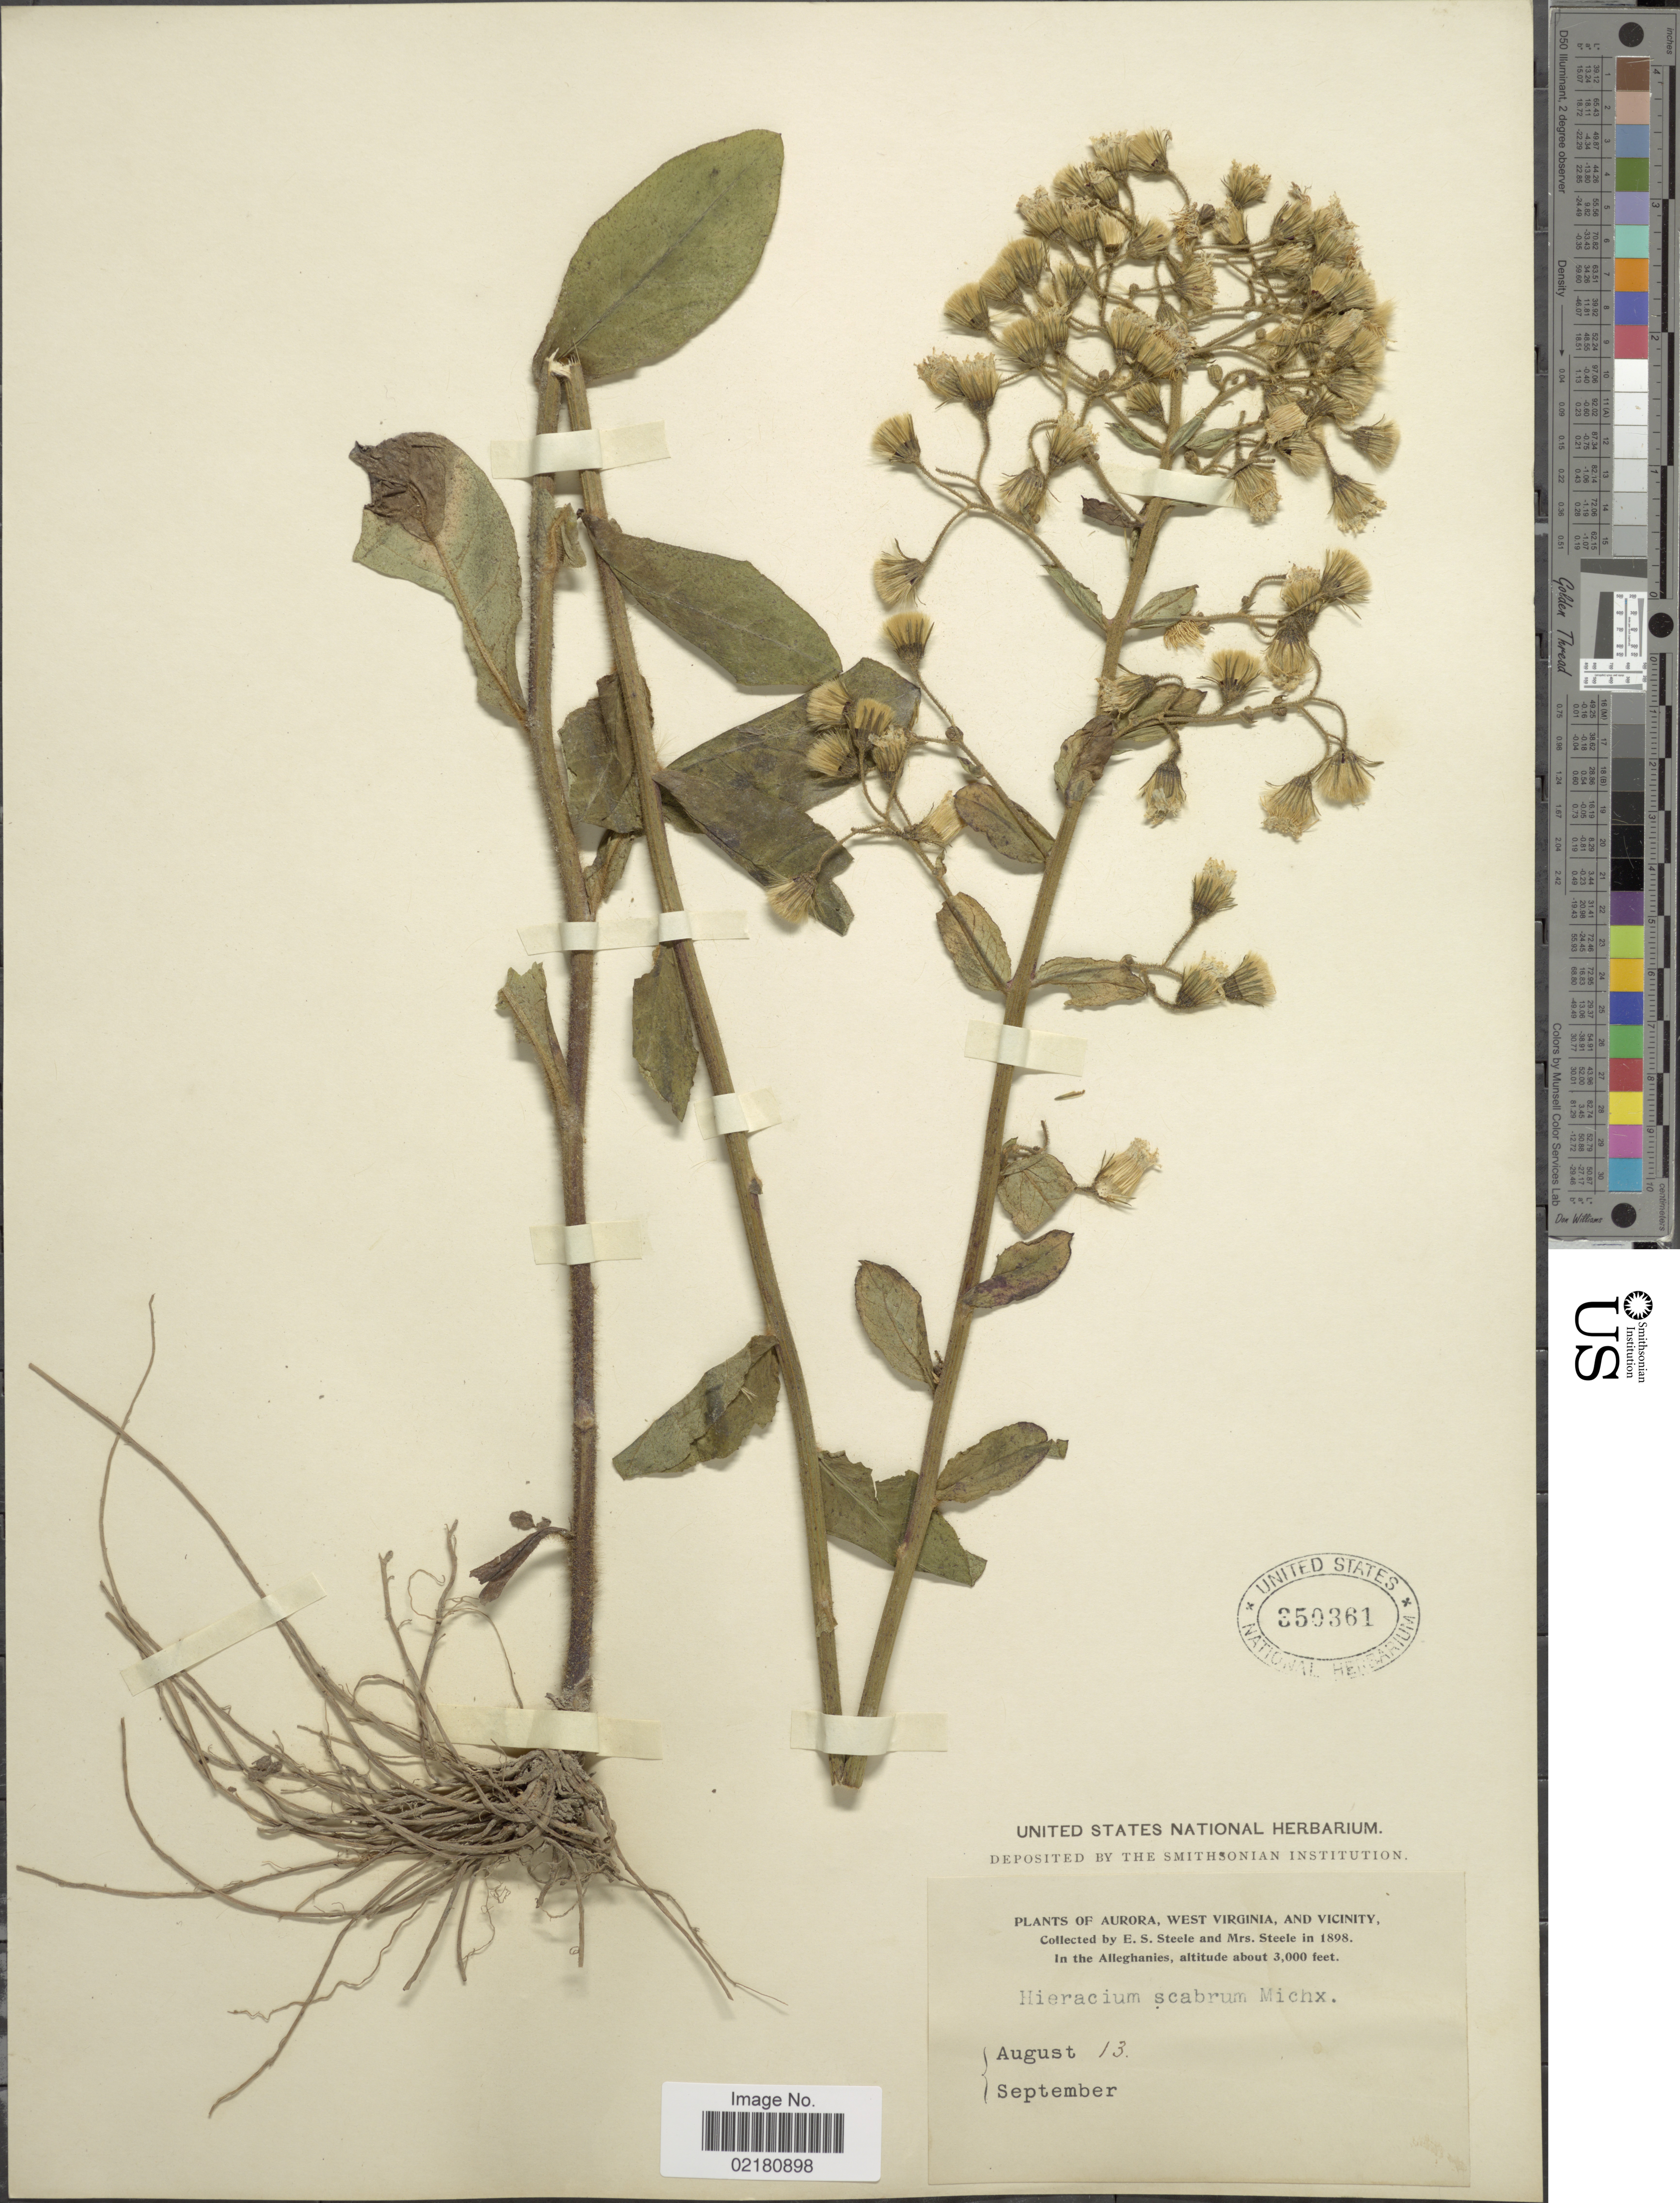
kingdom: Plantae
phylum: Tracheophyta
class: Magnoliopsida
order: Asterales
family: Asteraceae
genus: Pilosella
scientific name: Pilosella verruculata subsp. verruculata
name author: (Link) Soják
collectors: E. Steele & Mrs. E. S. Steele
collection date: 1898-08-13/1898-09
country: United States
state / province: West Virginia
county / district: Preston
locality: Aurora, West Virginia, and Vicinity. In the Alleghanies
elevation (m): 914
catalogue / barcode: US 350361